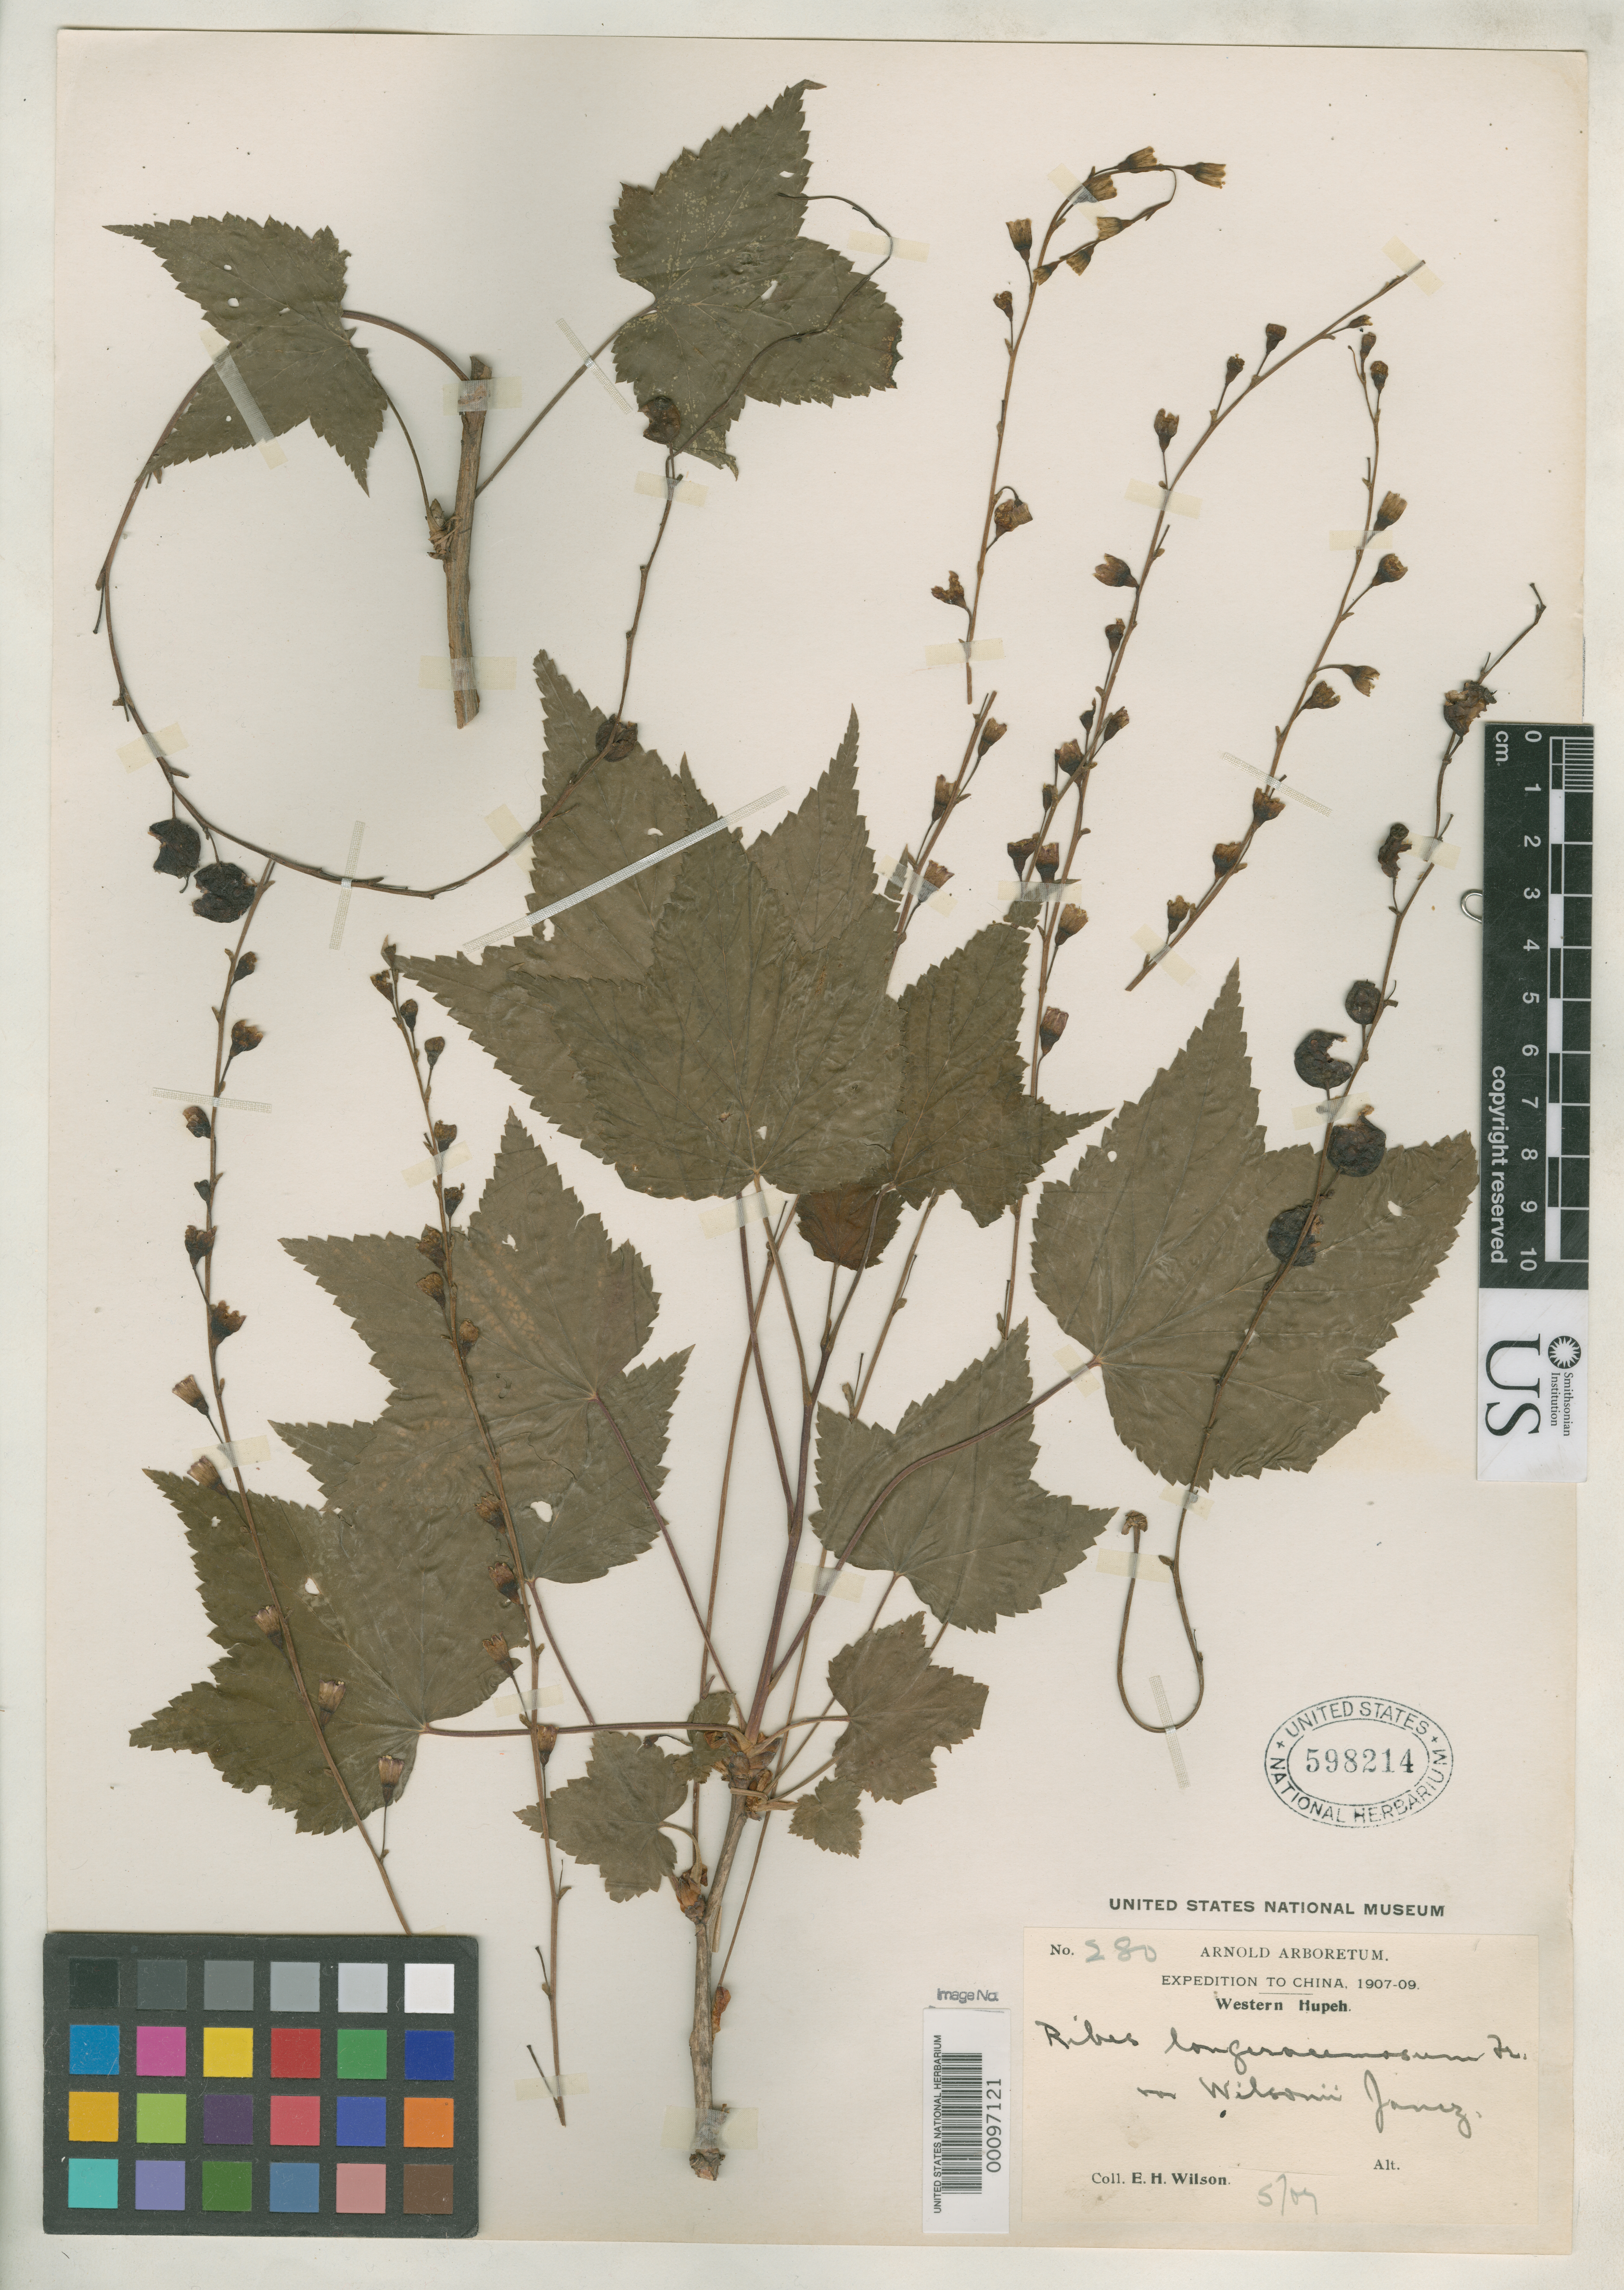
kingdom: Plantae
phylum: Tracheophyta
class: Magnoliopsida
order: Saxifragales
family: Grossulariaceae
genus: Ribes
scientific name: Ribes longeracemosum var. wilsonii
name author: Janczewski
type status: Isotype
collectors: E. H. Wilson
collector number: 280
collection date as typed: May 1907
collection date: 1907-05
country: China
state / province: Hubei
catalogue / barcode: US 598214